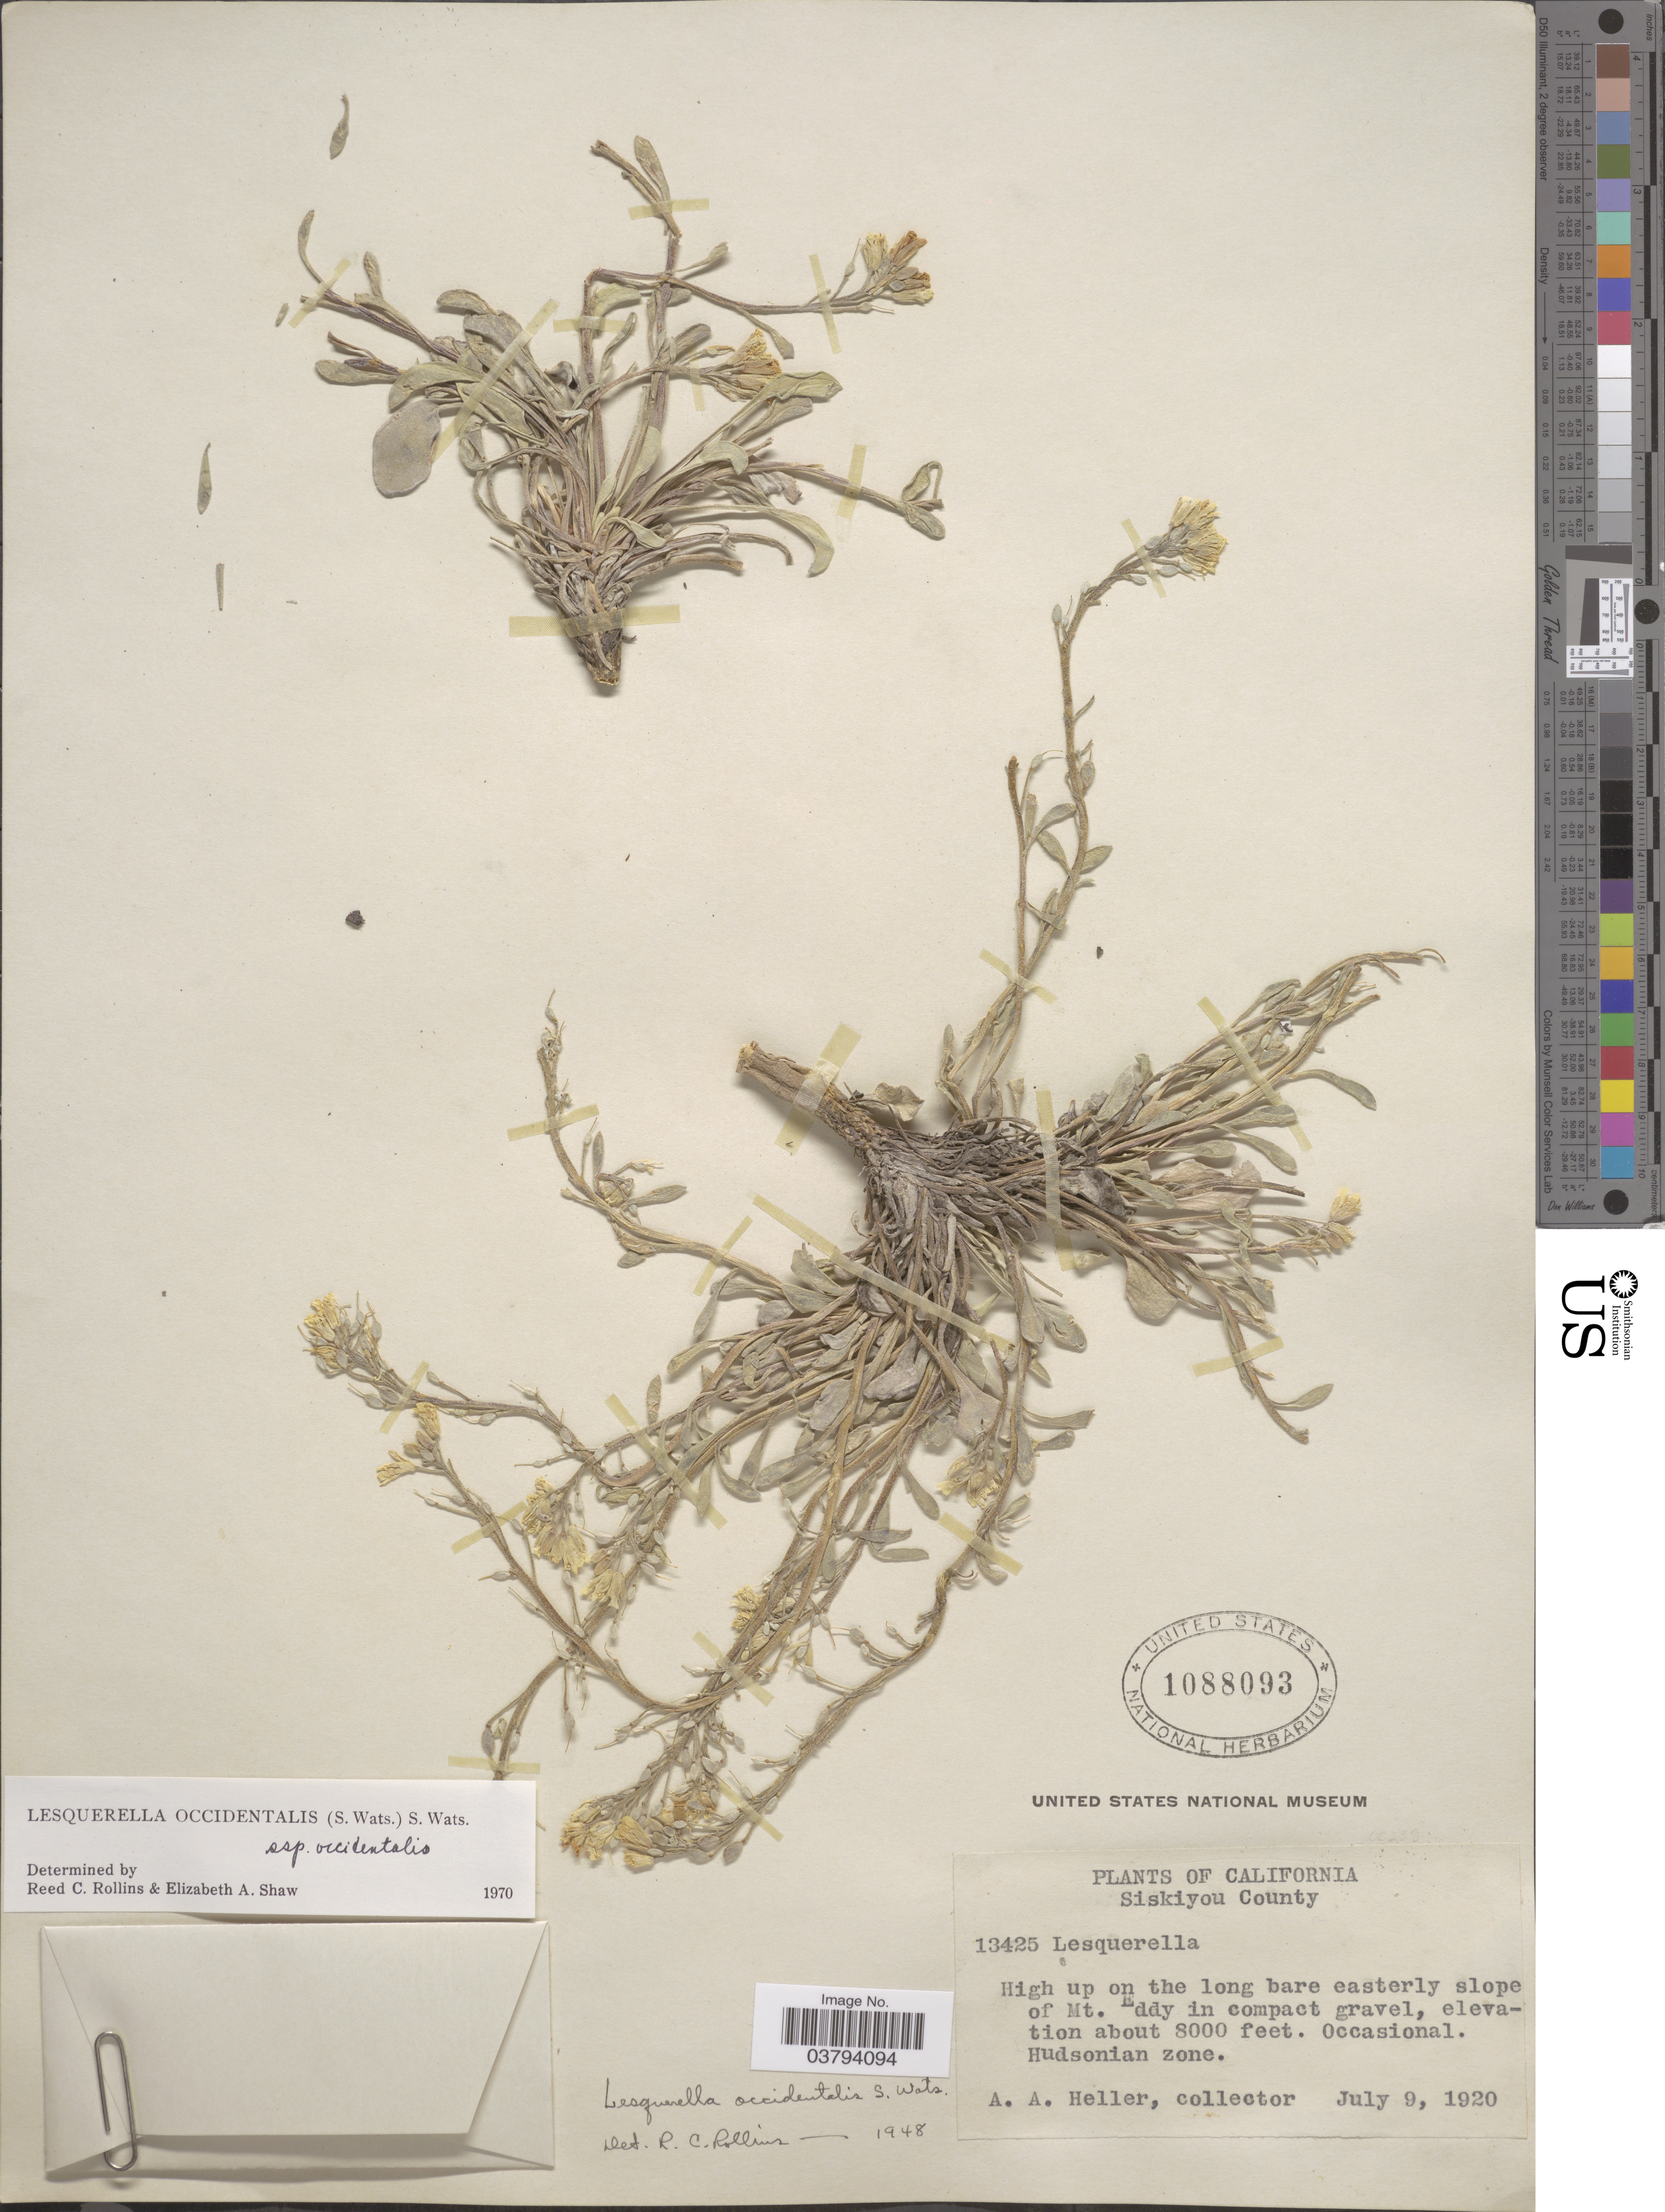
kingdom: Plantae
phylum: Tracheophyta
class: Magnoliopsida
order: Brassicales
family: Brassicaceae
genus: Lesquerella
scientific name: Lesquerella occidentalis var. occidentalis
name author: S. Watson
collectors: A. A. Heller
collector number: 13425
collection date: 1920-07-09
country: United States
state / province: California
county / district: Siskiyou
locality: Siskiyou County. High up on the long bare easterly slope of Mt. Eddy in compact gravel. Hudsonian zone.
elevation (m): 2438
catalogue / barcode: US 1088093